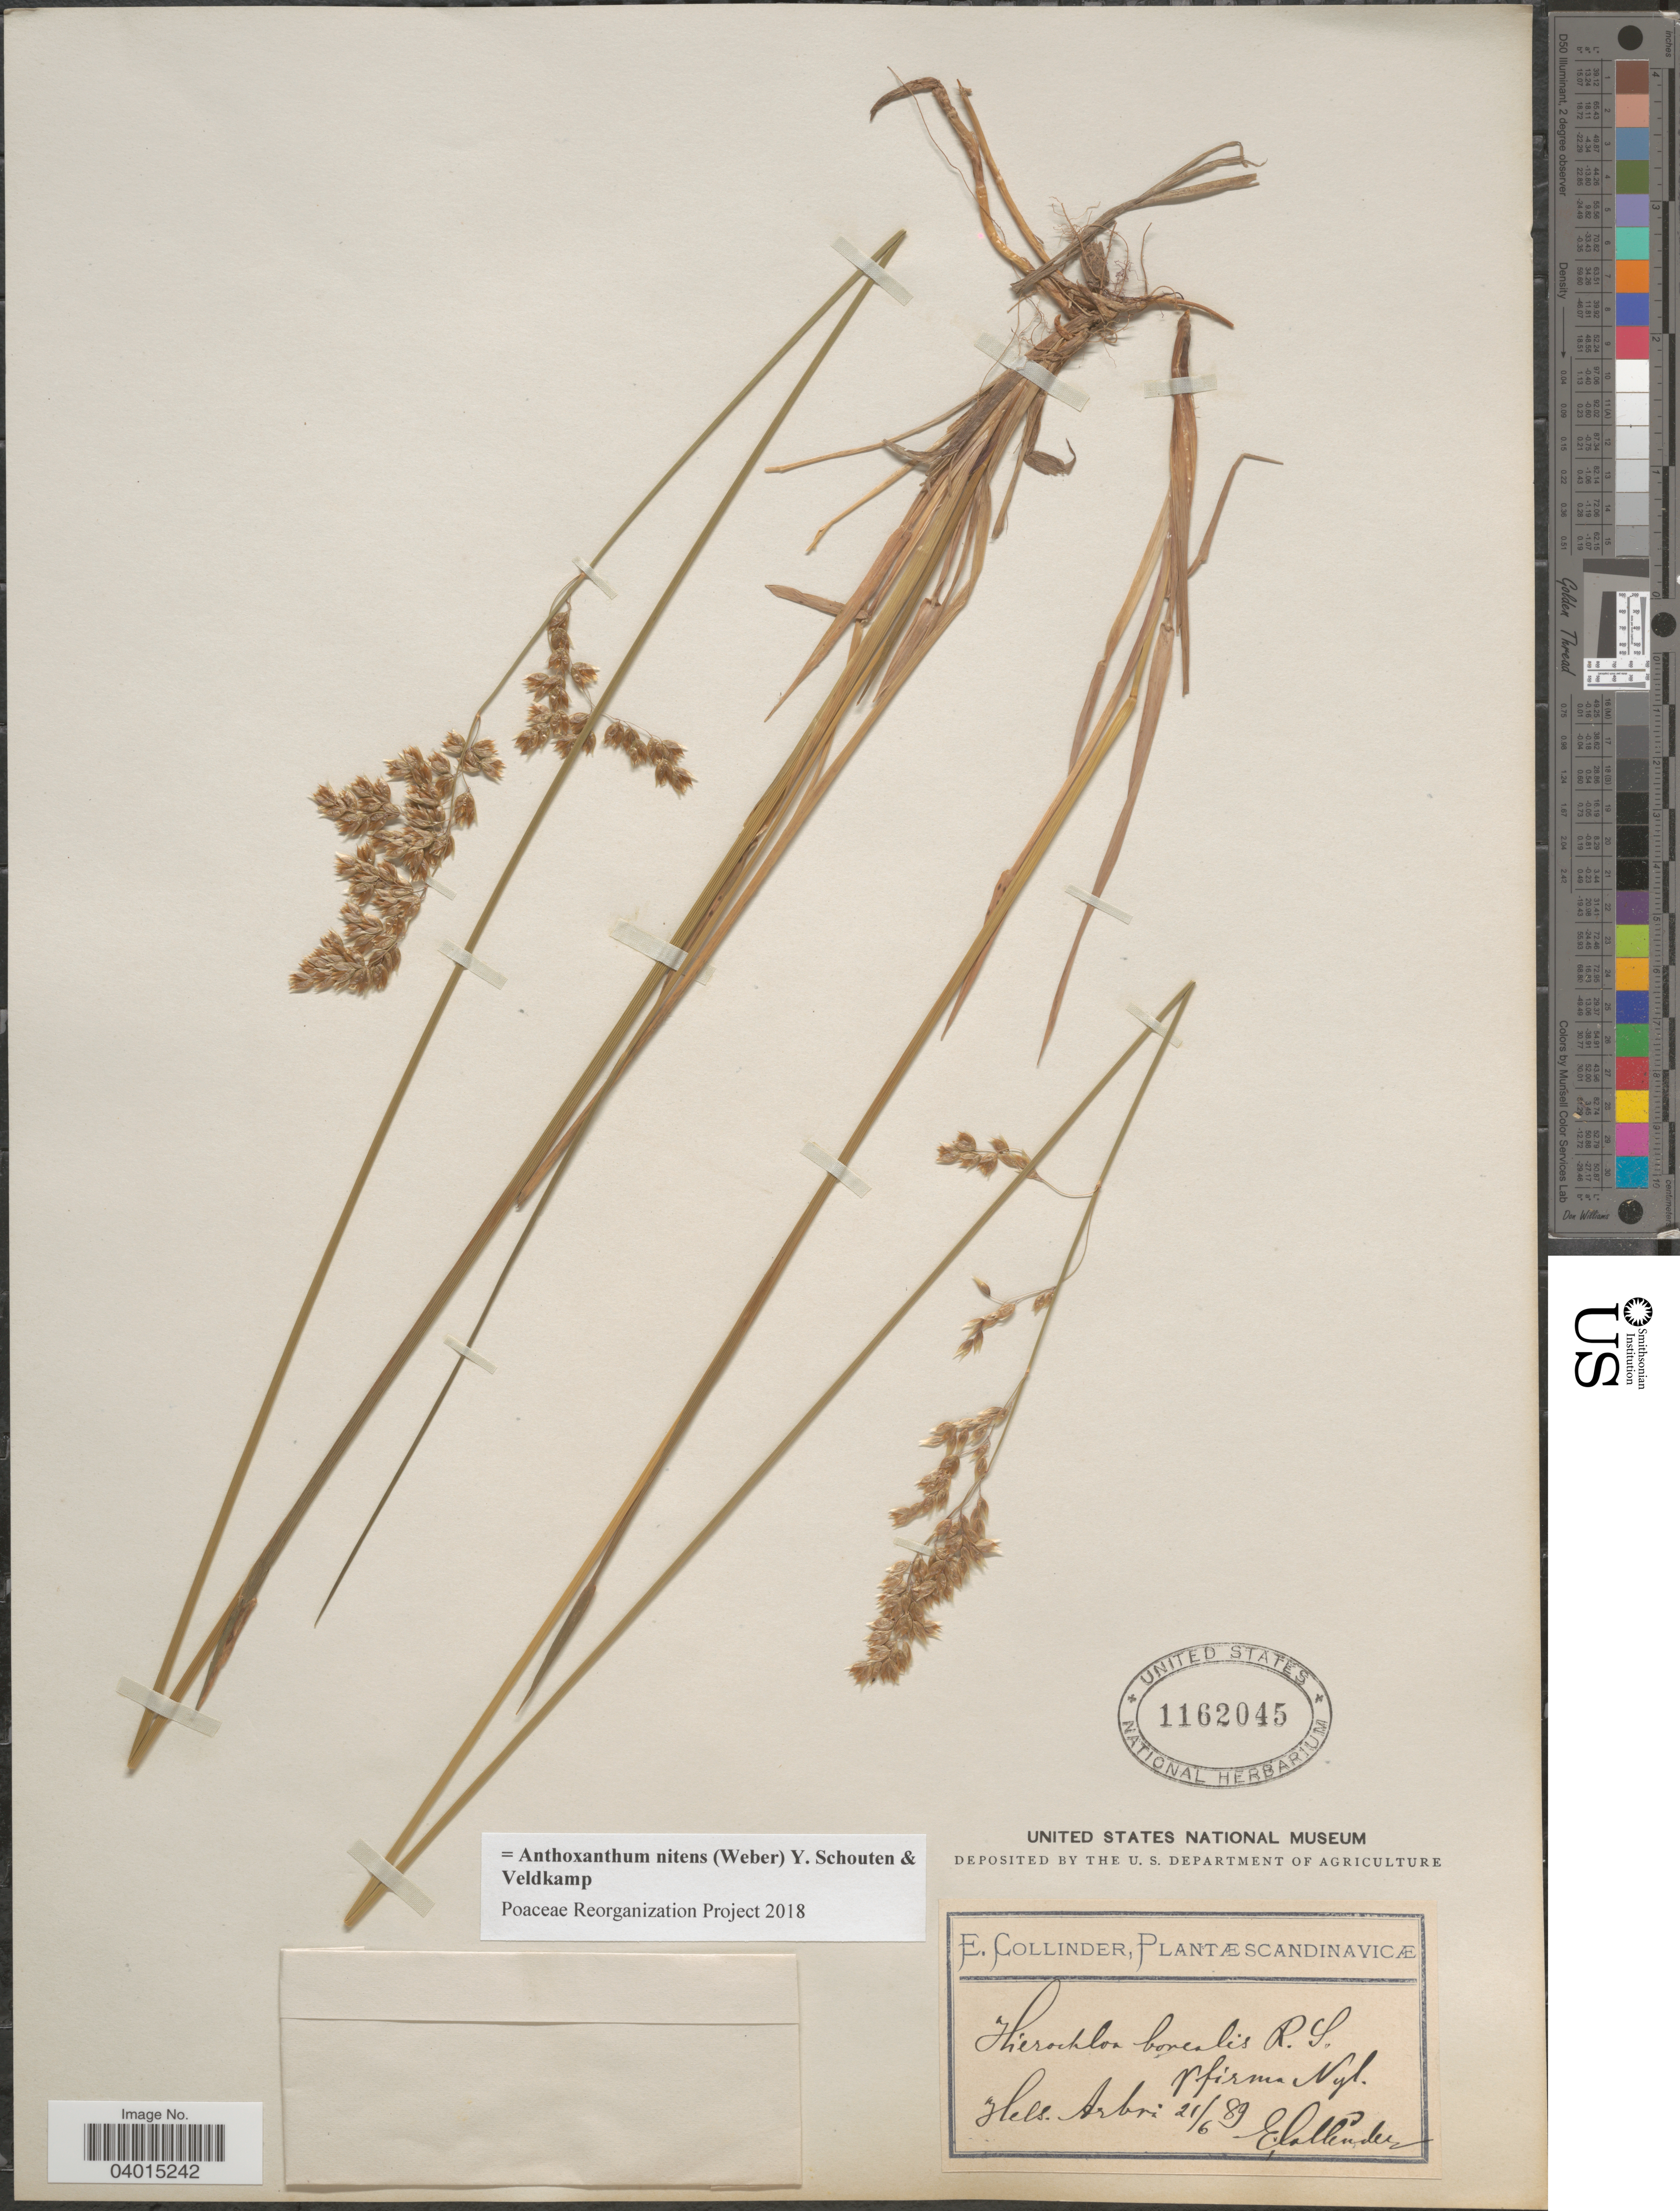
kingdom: Plantae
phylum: Tracheophyta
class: Liliopsida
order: Poales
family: Poaceae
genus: Anthoxanthum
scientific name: Anthoxanthum nitens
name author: (G.H. Weber) R.T.A. Schouten & Veldkamp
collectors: E. Collinder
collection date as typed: Transcribed d/m/y: 21/6/89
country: Sweden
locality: Scandinavicæ. Hels. Arbrå.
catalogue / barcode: US 1162045